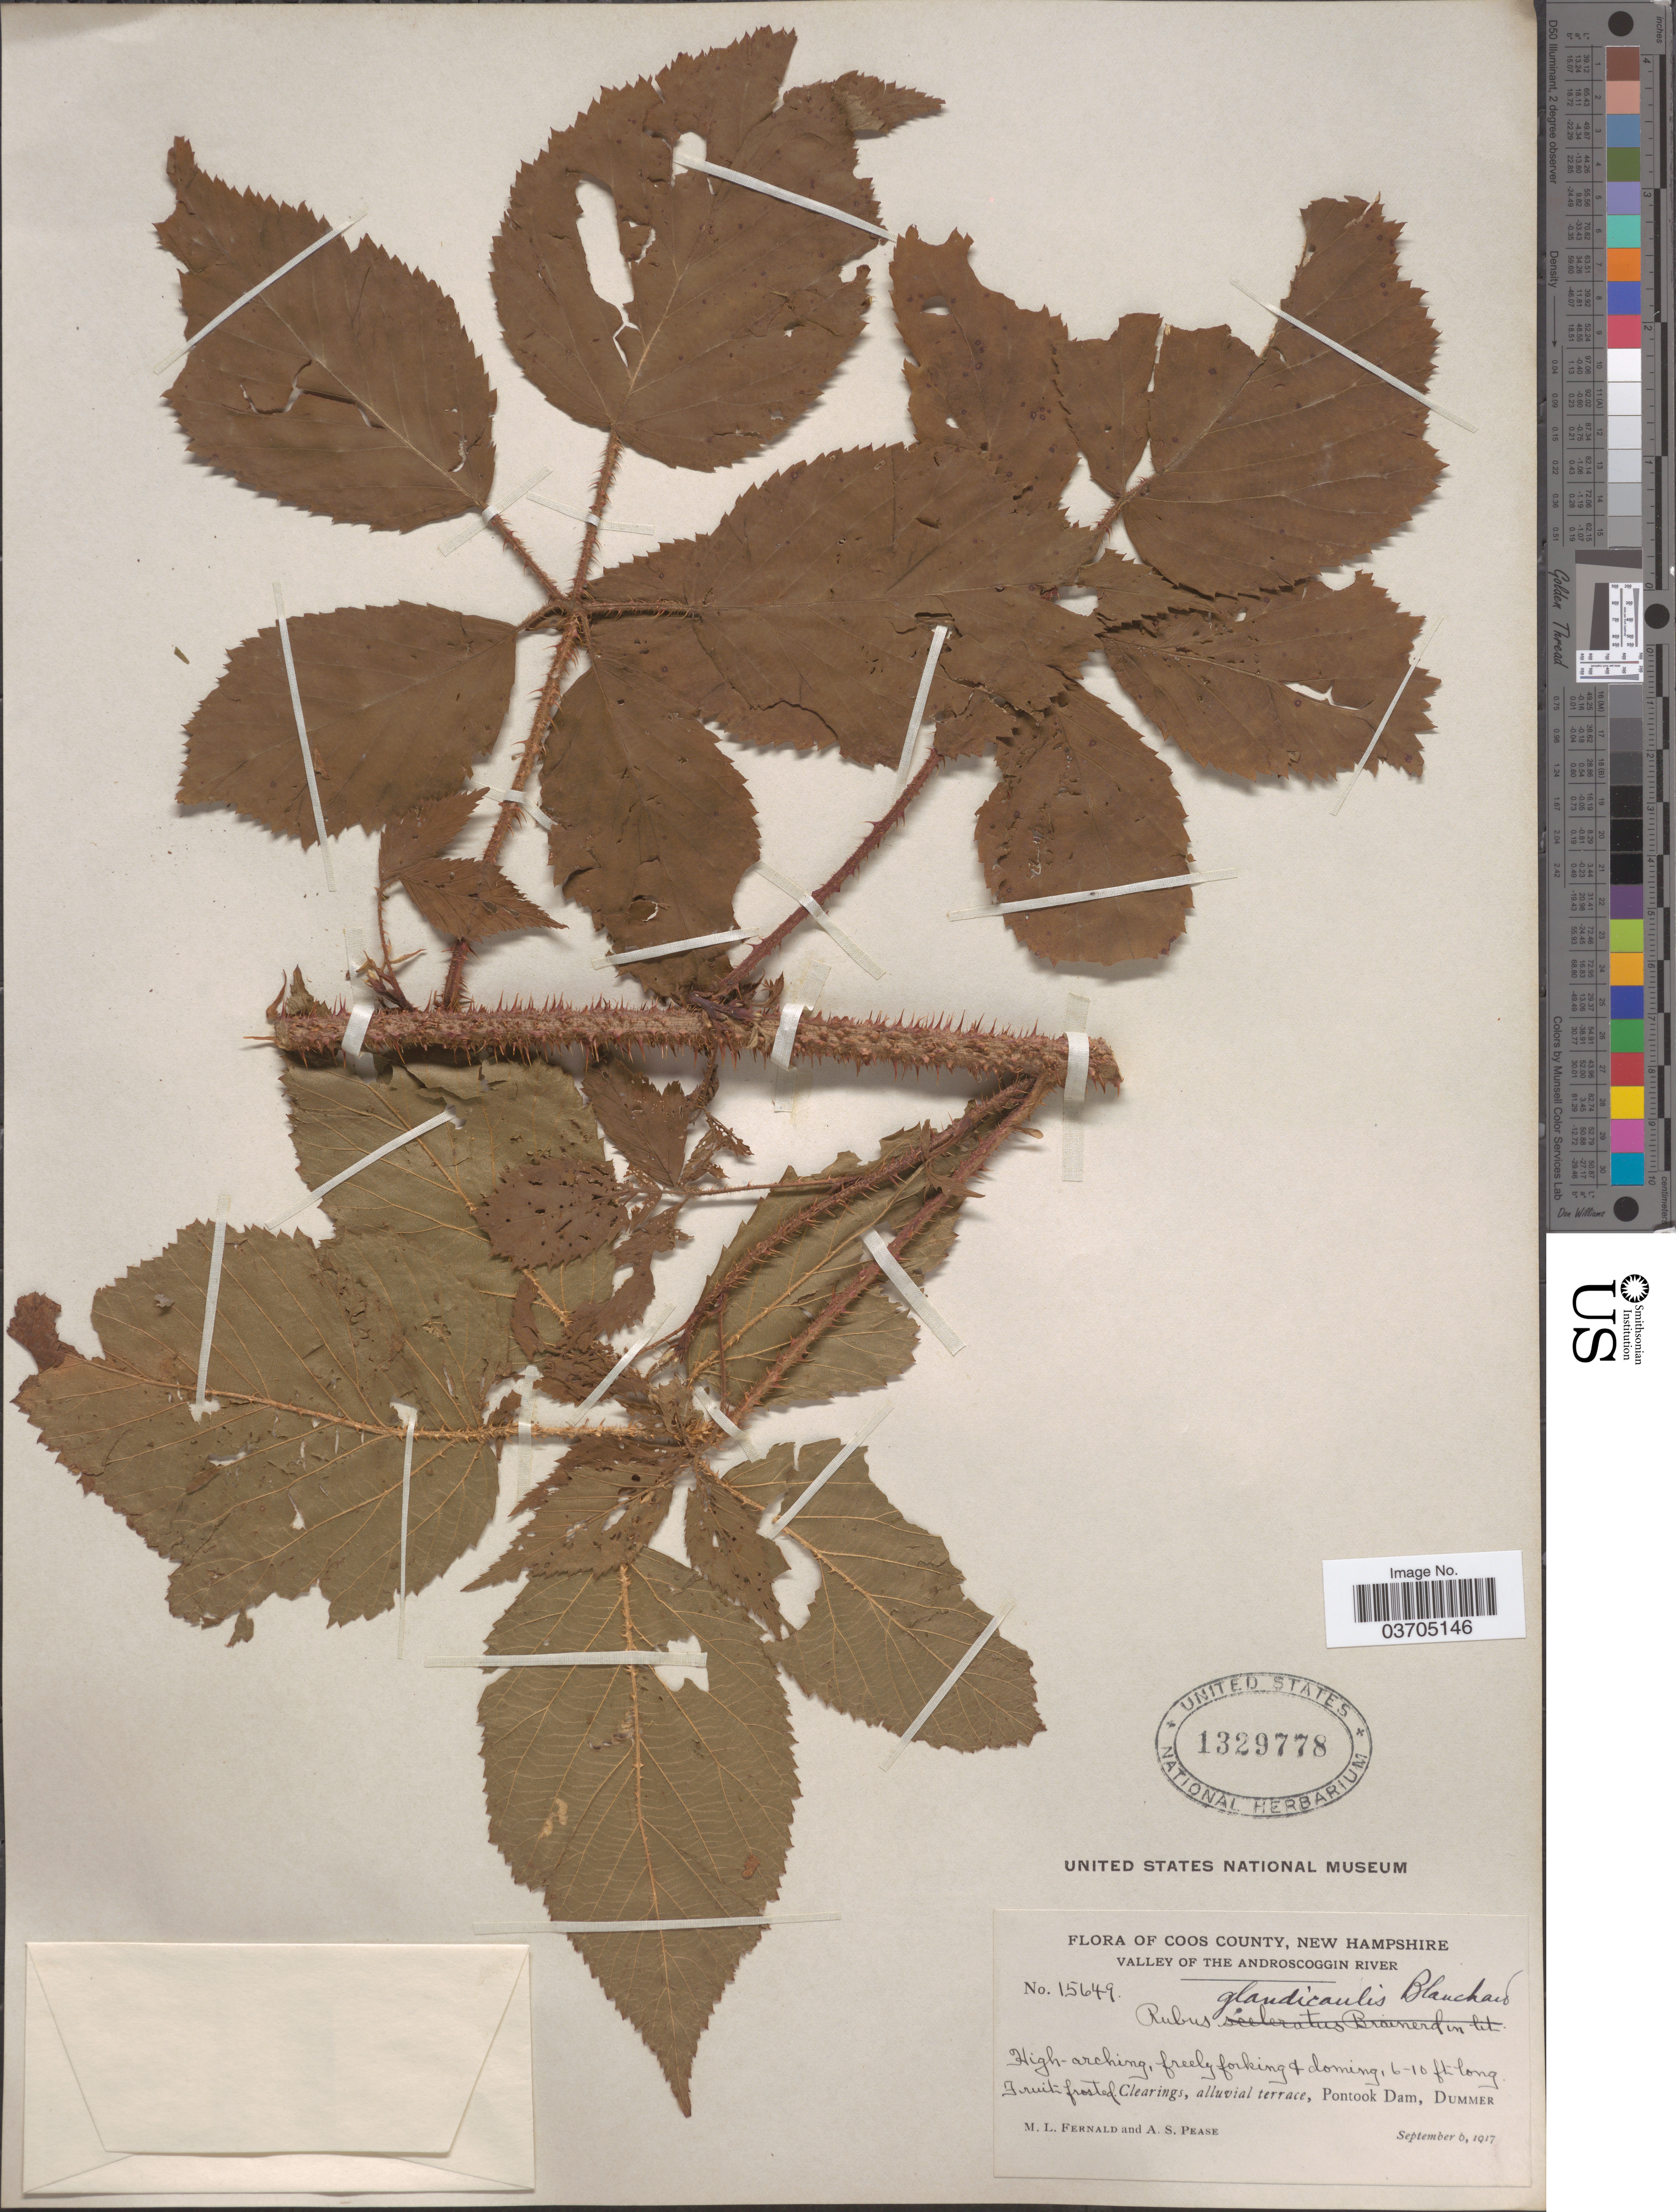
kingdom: Plantae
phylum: Tracheophyta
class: Magnoliopsida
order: Rosales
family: Rosaceae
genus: Rubus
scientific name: Rubus glandicaulis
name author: Blanch.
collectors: M. L. Fernald & A. S. Pease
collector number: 15649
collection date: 1917-09-06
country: United States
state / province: New Hampshire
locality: Coos County. Valley of the Androscoggin River. Pontook Dam, Dummer.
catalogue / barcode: US 1329778